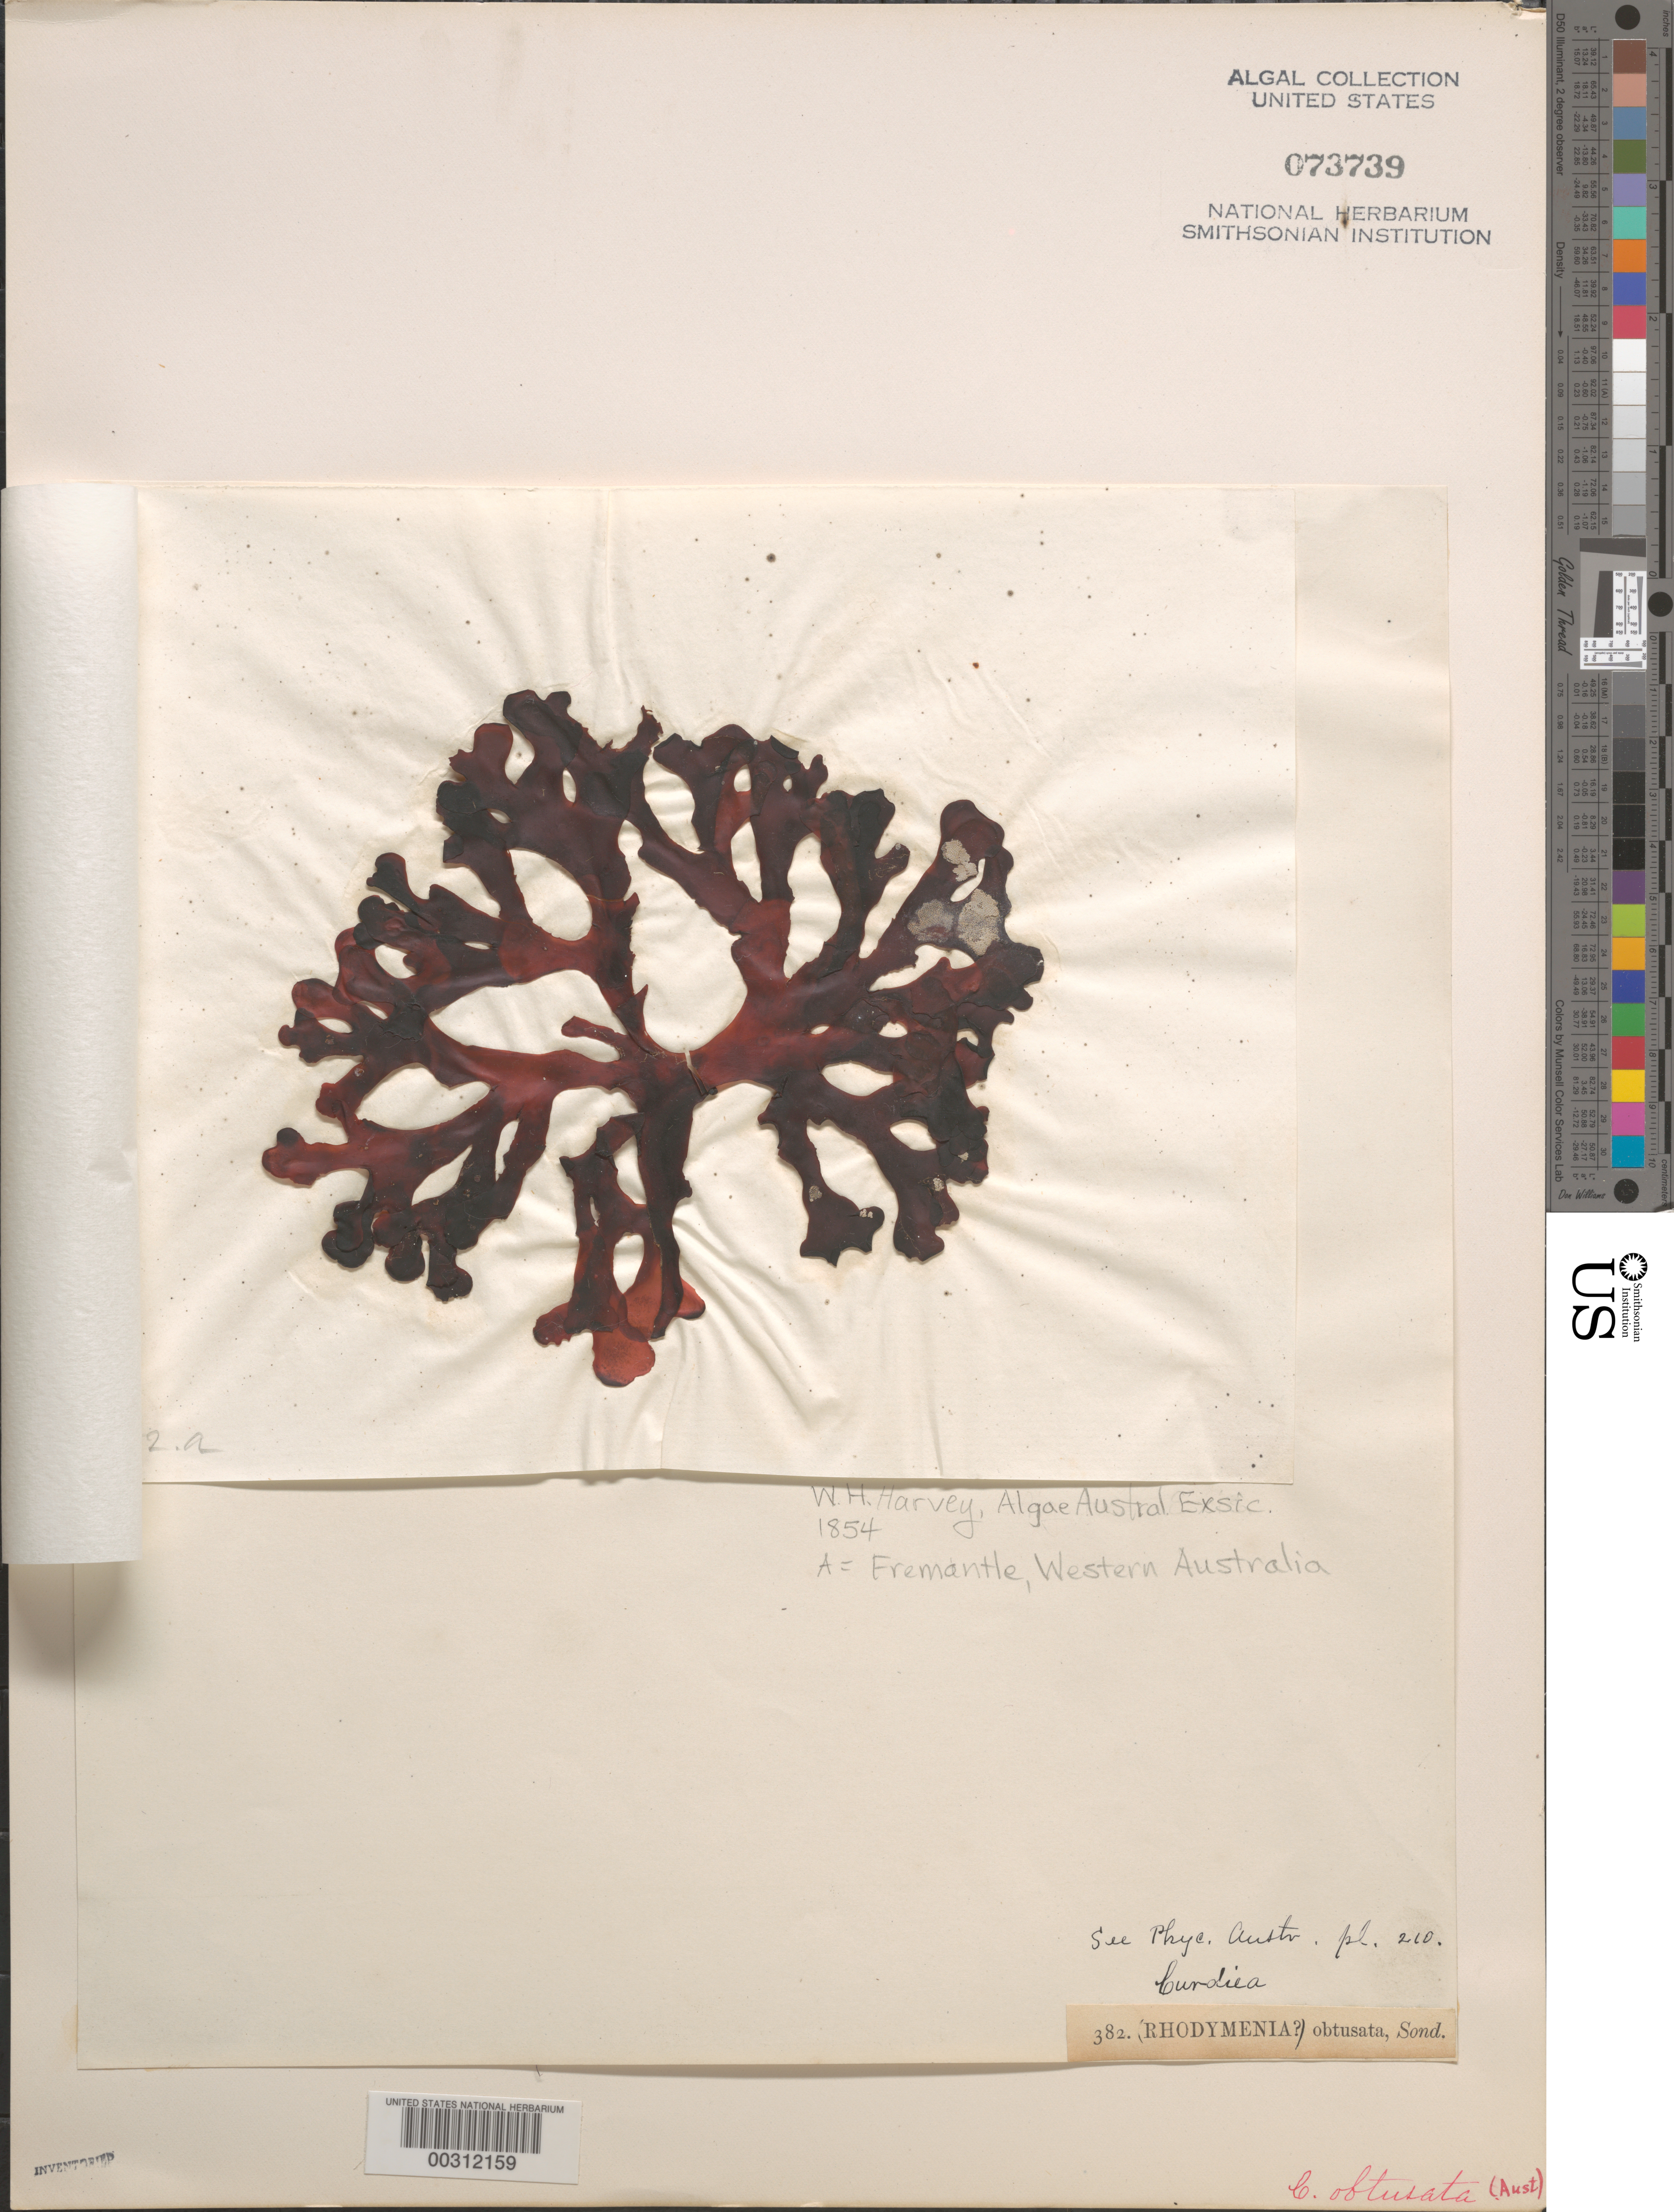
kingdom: Plantae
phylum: Rhodophyta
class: Florideophyceae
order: Gigartinales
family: Dicranemataceae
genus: Tylotus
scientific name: Tylotus obtusatus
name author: (Sonder) J. Agardh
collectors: W. Harvey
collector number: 382a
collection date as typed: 1854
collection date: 1854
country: Australia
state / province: Western Australia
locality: Fremantle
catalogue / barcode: US 73739